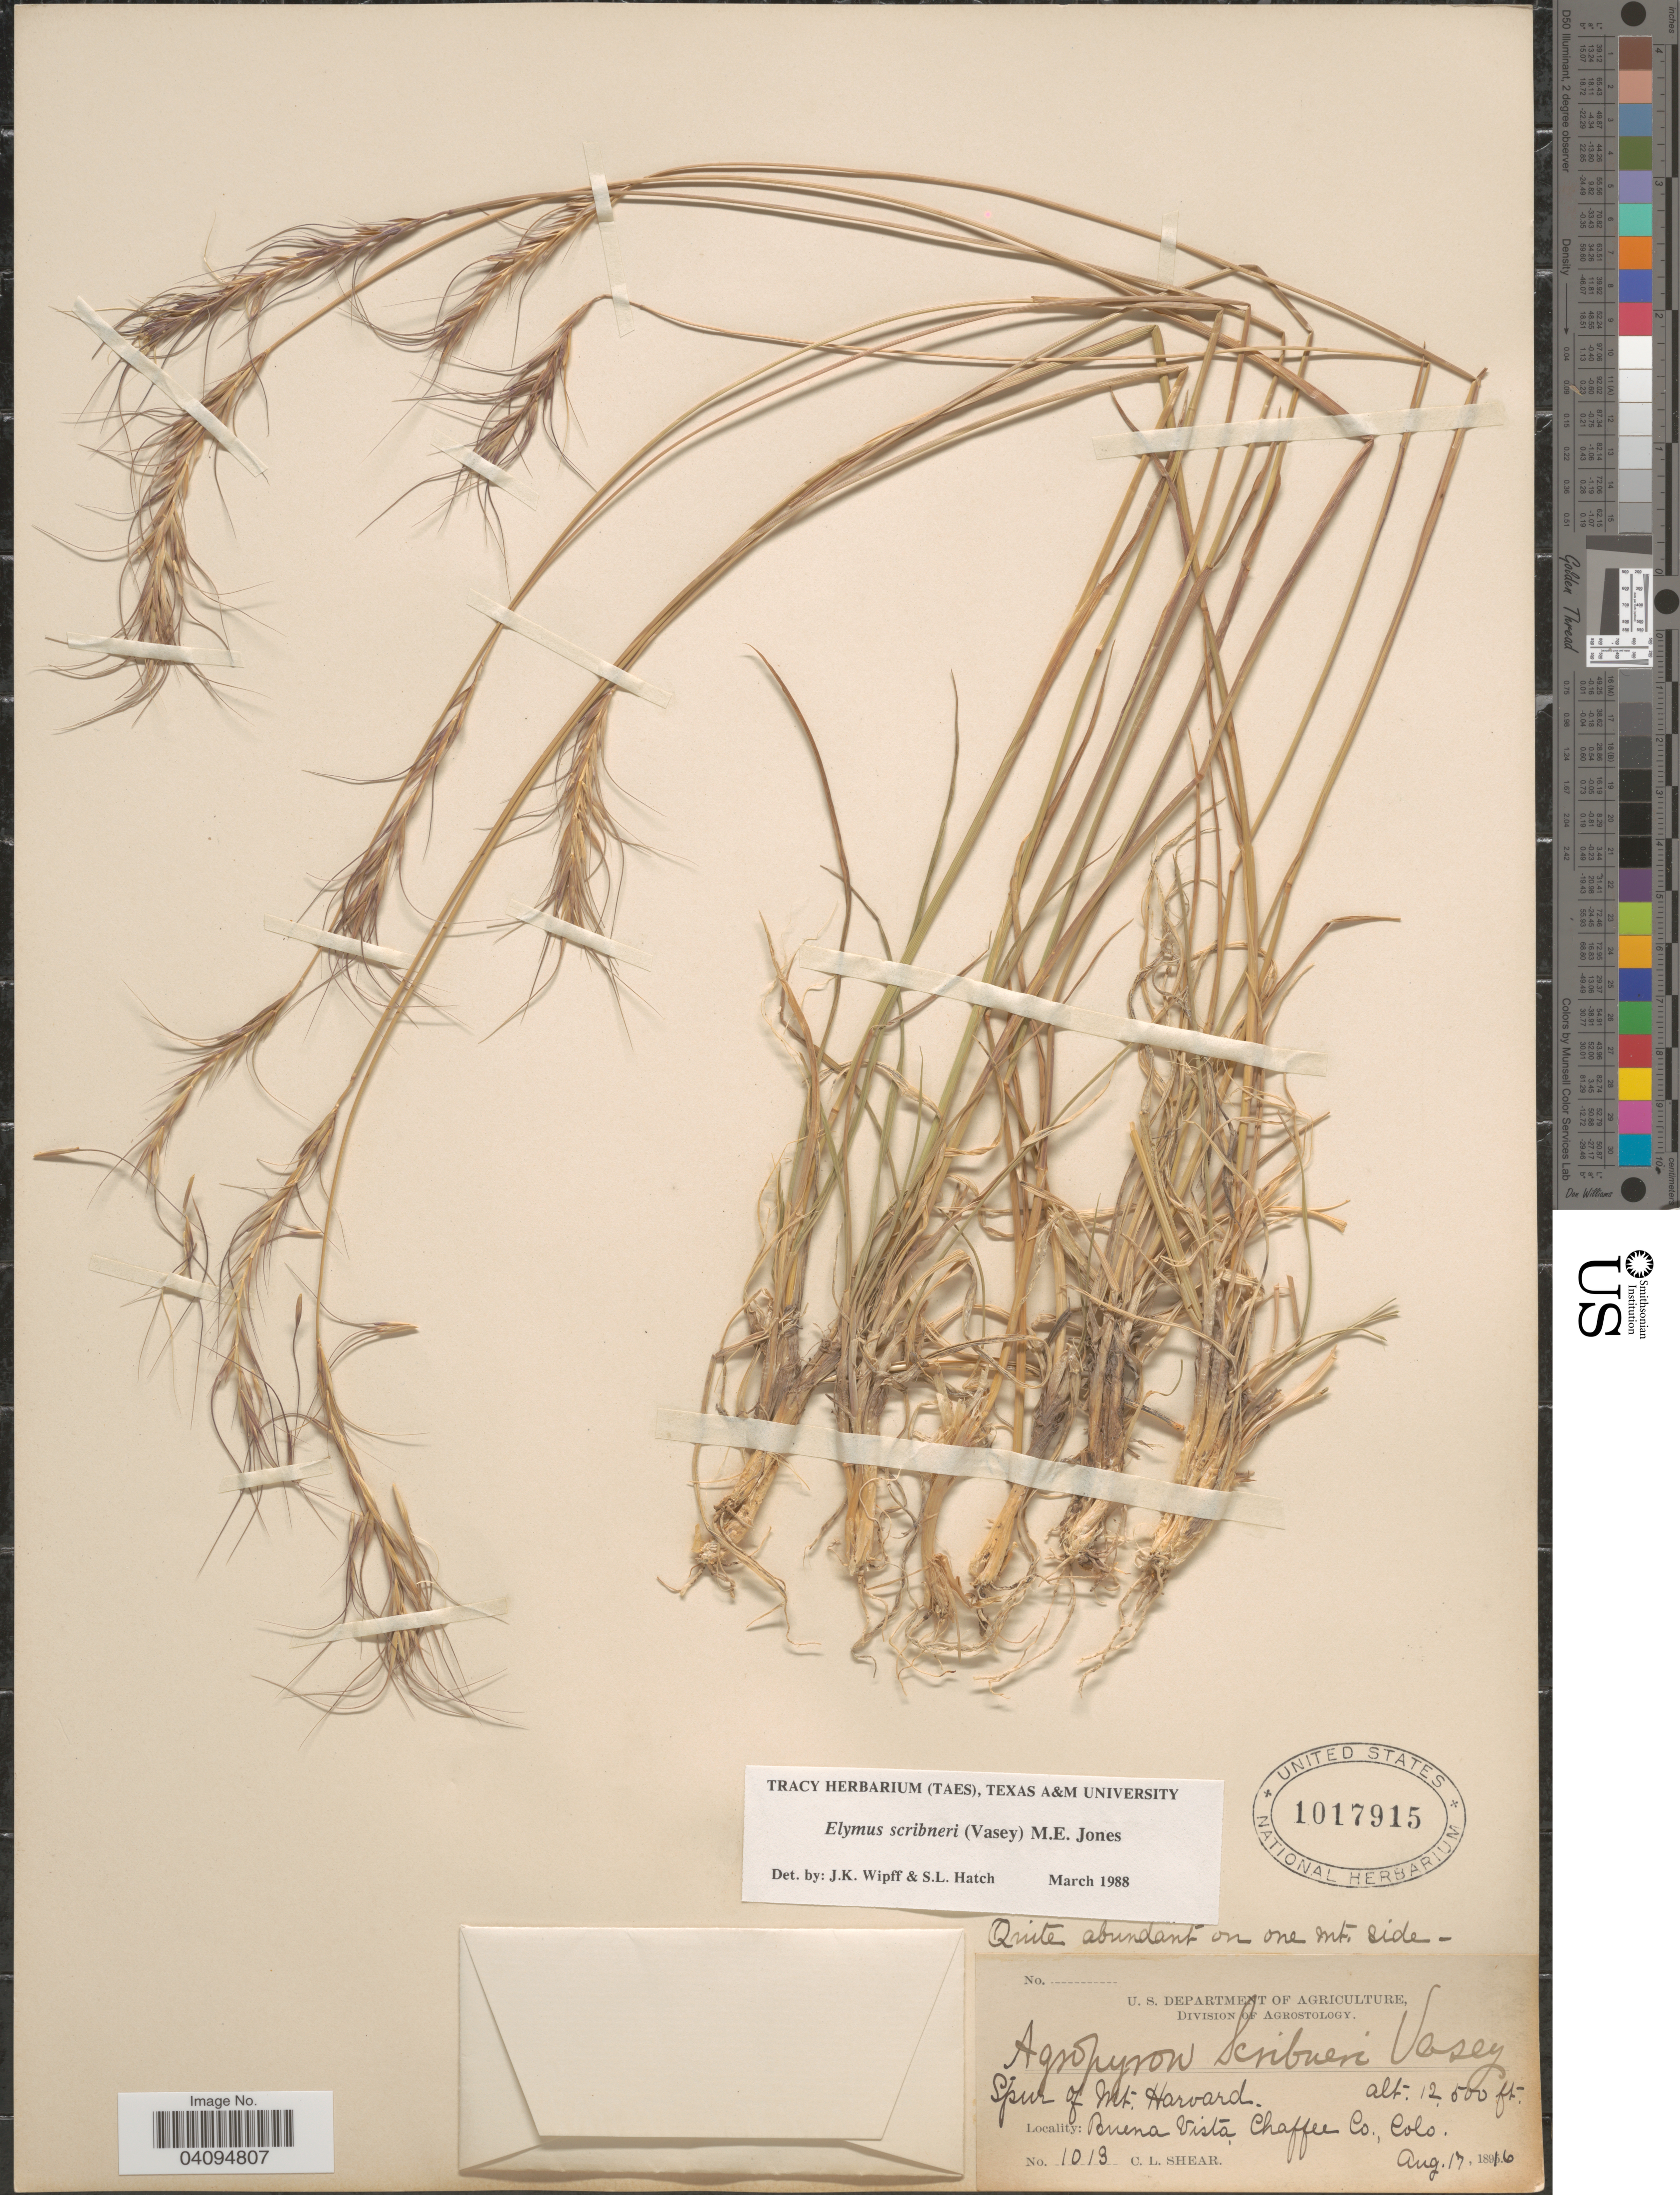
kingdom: Plantae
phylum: Tracheophyta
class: Liliopsida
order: Poales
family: Poaceae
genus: Elymus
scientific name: Elymus scribneri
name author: (Vasey) M.E. Jones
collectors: C. L. Shear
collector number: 1013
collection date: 1896-08-17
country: United States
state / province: Colorado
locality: Spur of Mt. Harvard. Buena Vista, Chaffee Co.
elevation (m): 3810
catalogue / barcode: US 1017915